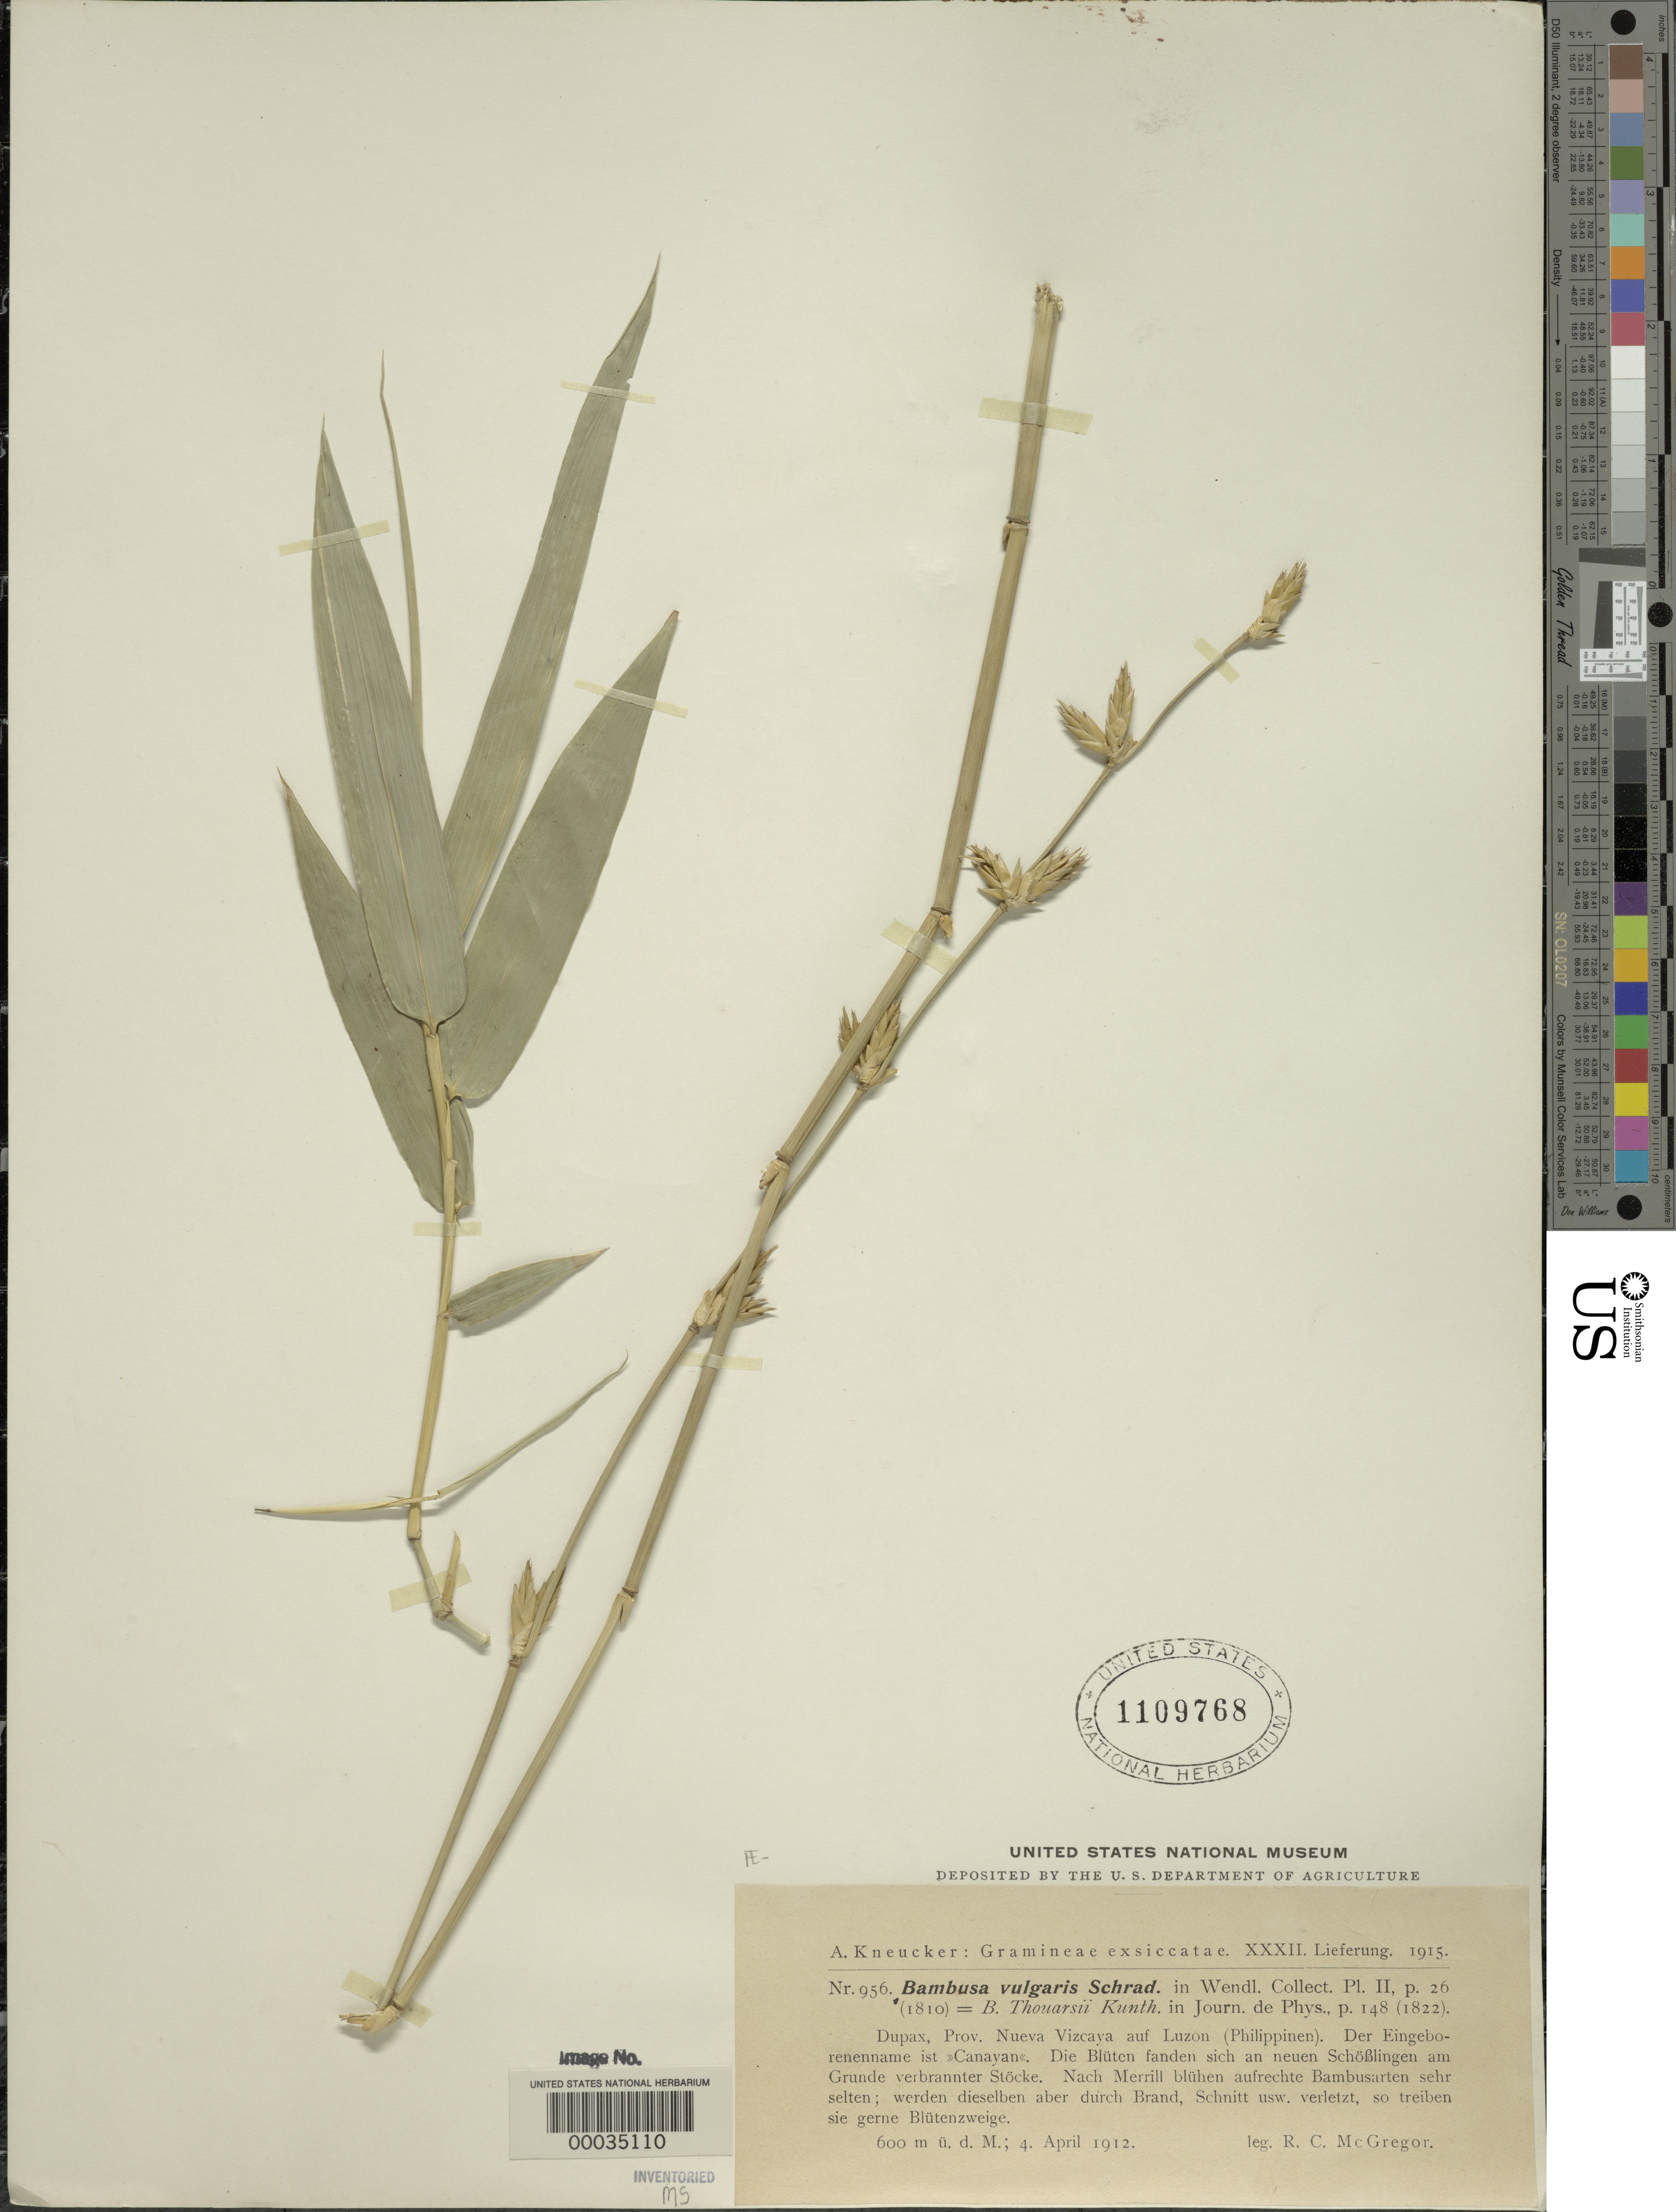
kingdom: Plantae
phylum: Tracheophyta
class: Liliopsida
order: Poales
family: Poaceae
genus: Bambusa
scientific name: Bambusa vulgaris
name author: Schrad. ex J.C. Wendl.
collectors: R. C. McGregor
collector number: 956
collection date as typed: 04 Apr 1912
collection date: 1912-04-04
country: Philippines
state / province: Cagayan Valley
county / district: Nueva Vizcaya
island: Luzon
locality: Dupax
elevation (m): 600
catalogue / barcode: US 1109768